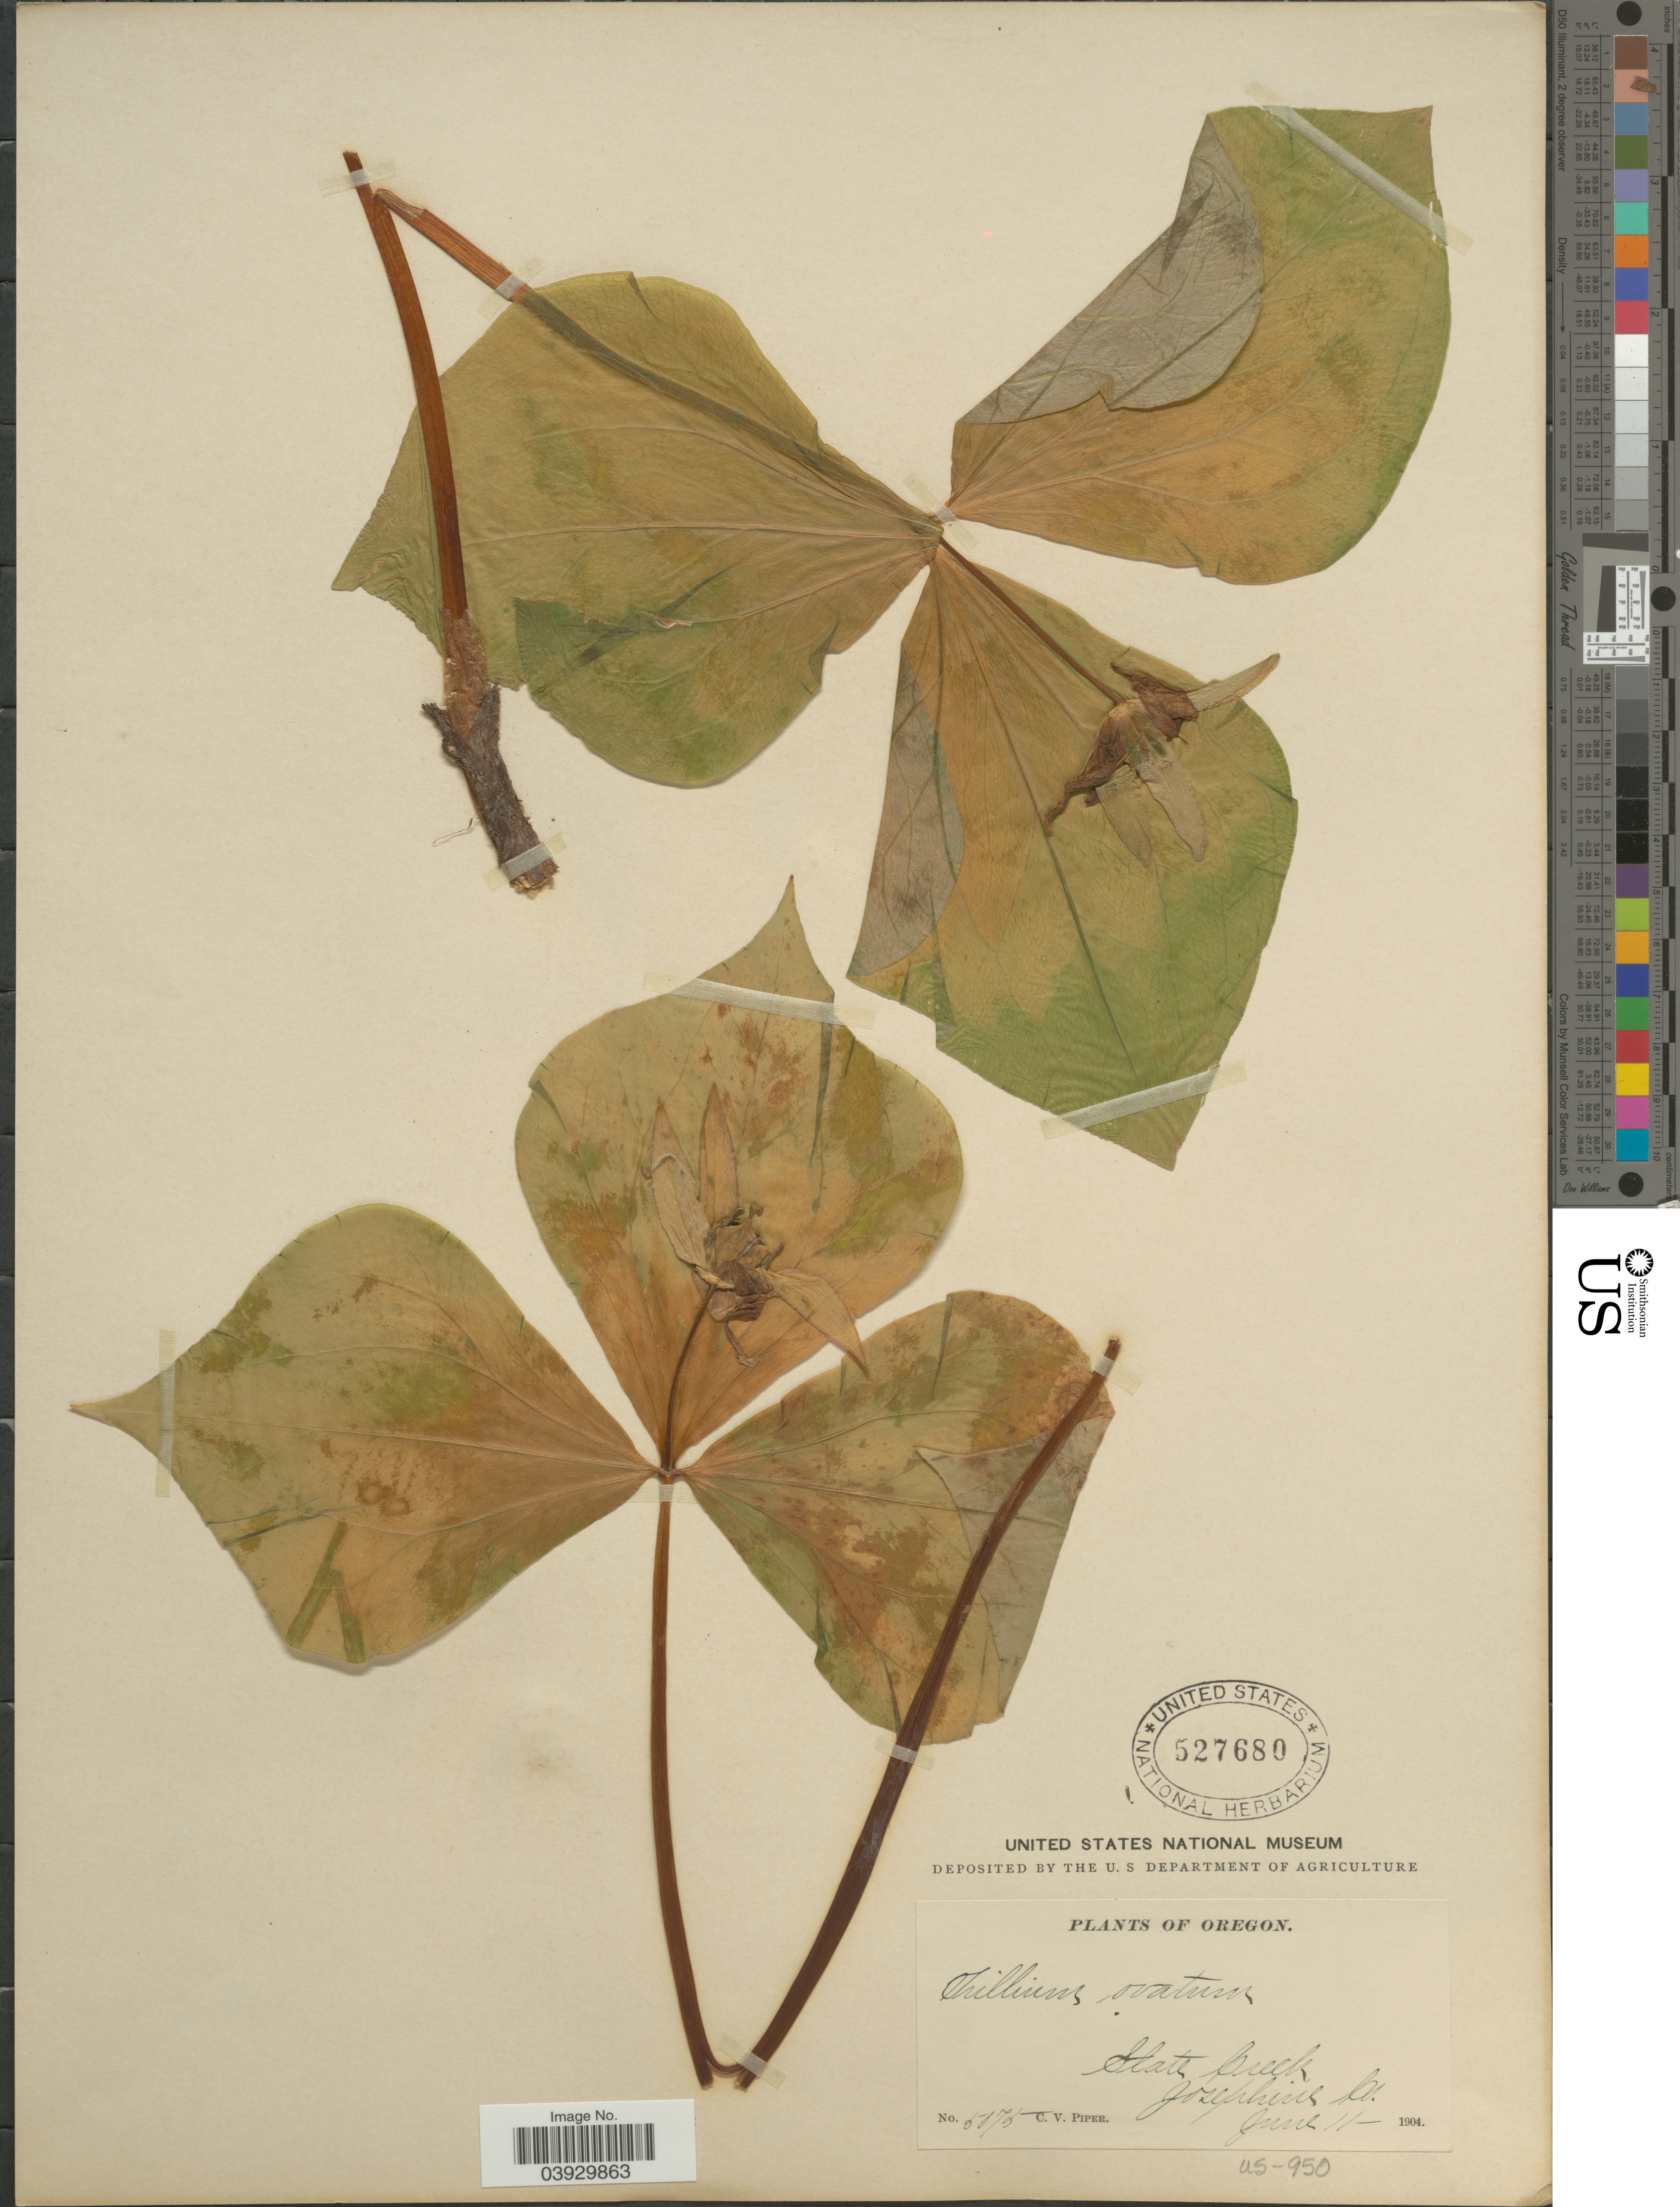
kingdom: Plantae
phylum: Tracheophyta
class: Liliopsida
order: Liliales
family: Melanthiaceae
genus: Trillium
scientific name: Trillium ovatum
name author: Pursh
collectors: C. V. Piper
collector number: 5075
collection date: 1904-06-11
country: United States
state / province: Oregon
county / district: Josephine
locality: State Creek, Josephine Co.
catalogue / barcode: US 527680